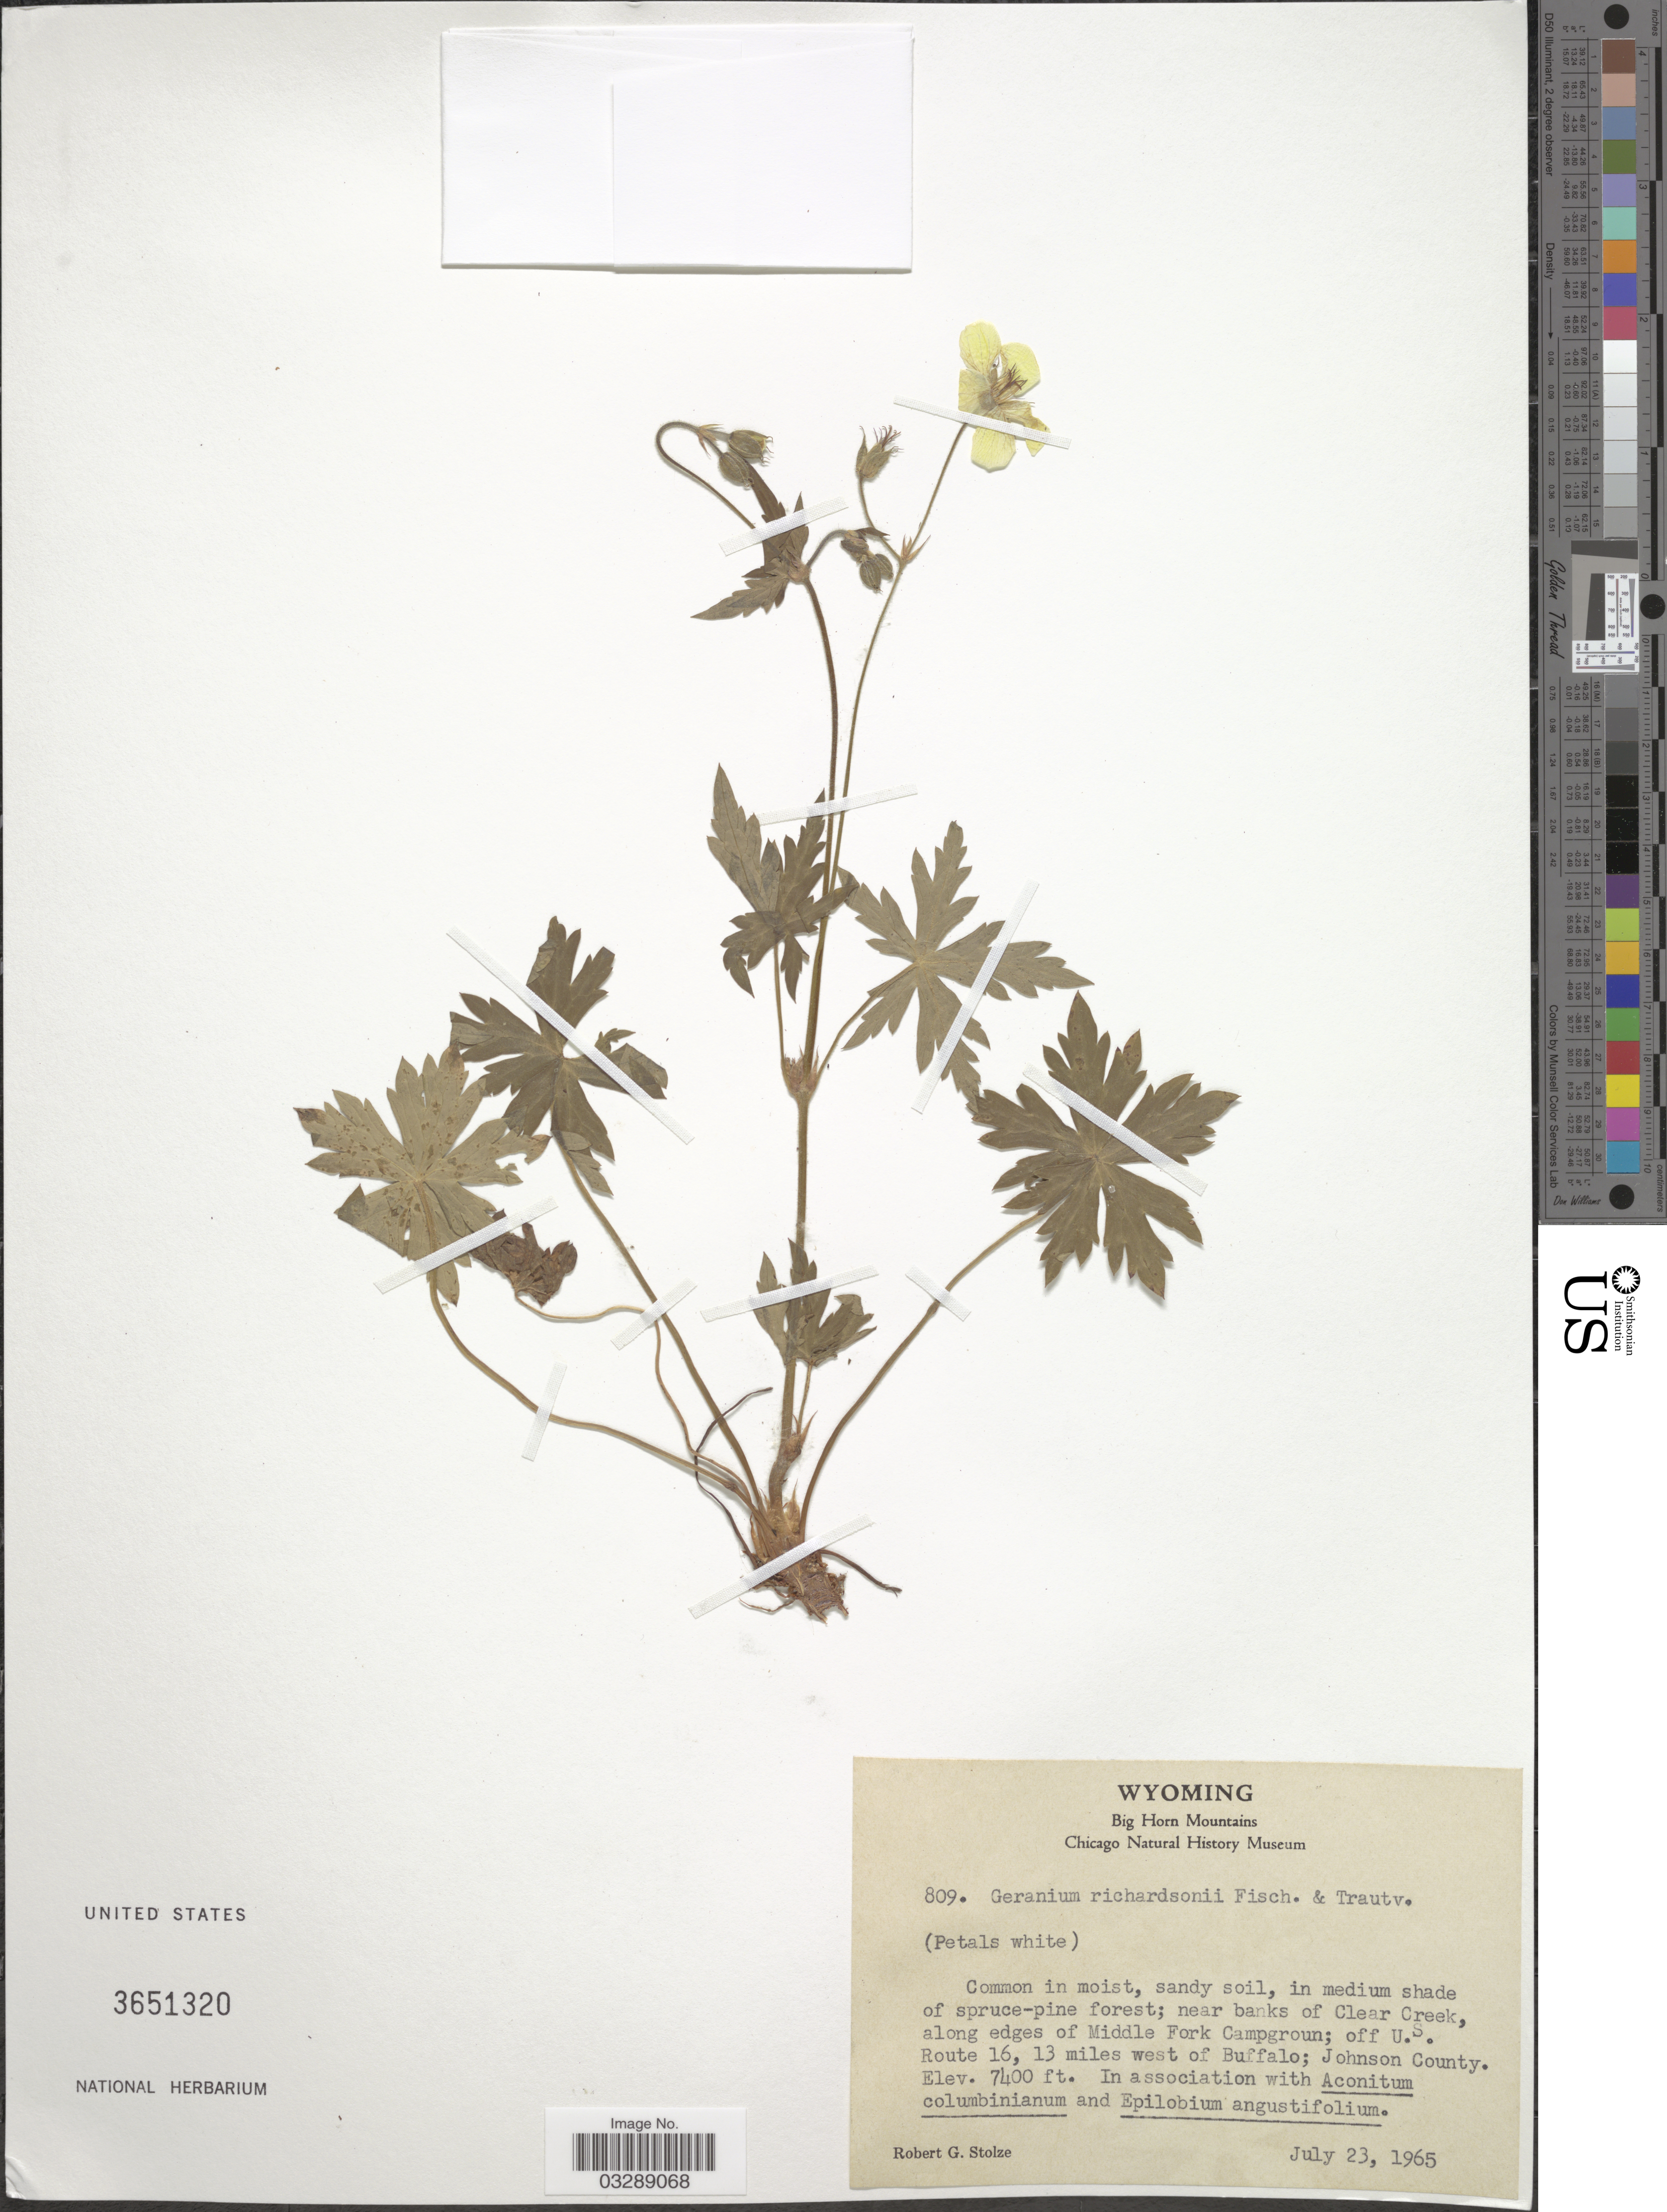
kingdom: Plantae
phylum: Tracheophyta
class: Magnoliopsida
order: Geraniales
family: Geraniaceae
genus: Geranium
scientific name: Geranium richardsonii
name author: Fisch. & Trautv.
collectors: R. G. Stolze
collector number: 809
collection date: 1965-07-23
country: United States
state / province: Wyoming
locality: Near banks of Clear Creek, along edges of Middle Fork Campgroun; off U.S. Route 16, 13 miles west of Buffalo; Johnson County.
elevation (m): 2256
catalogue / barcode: US 3651320